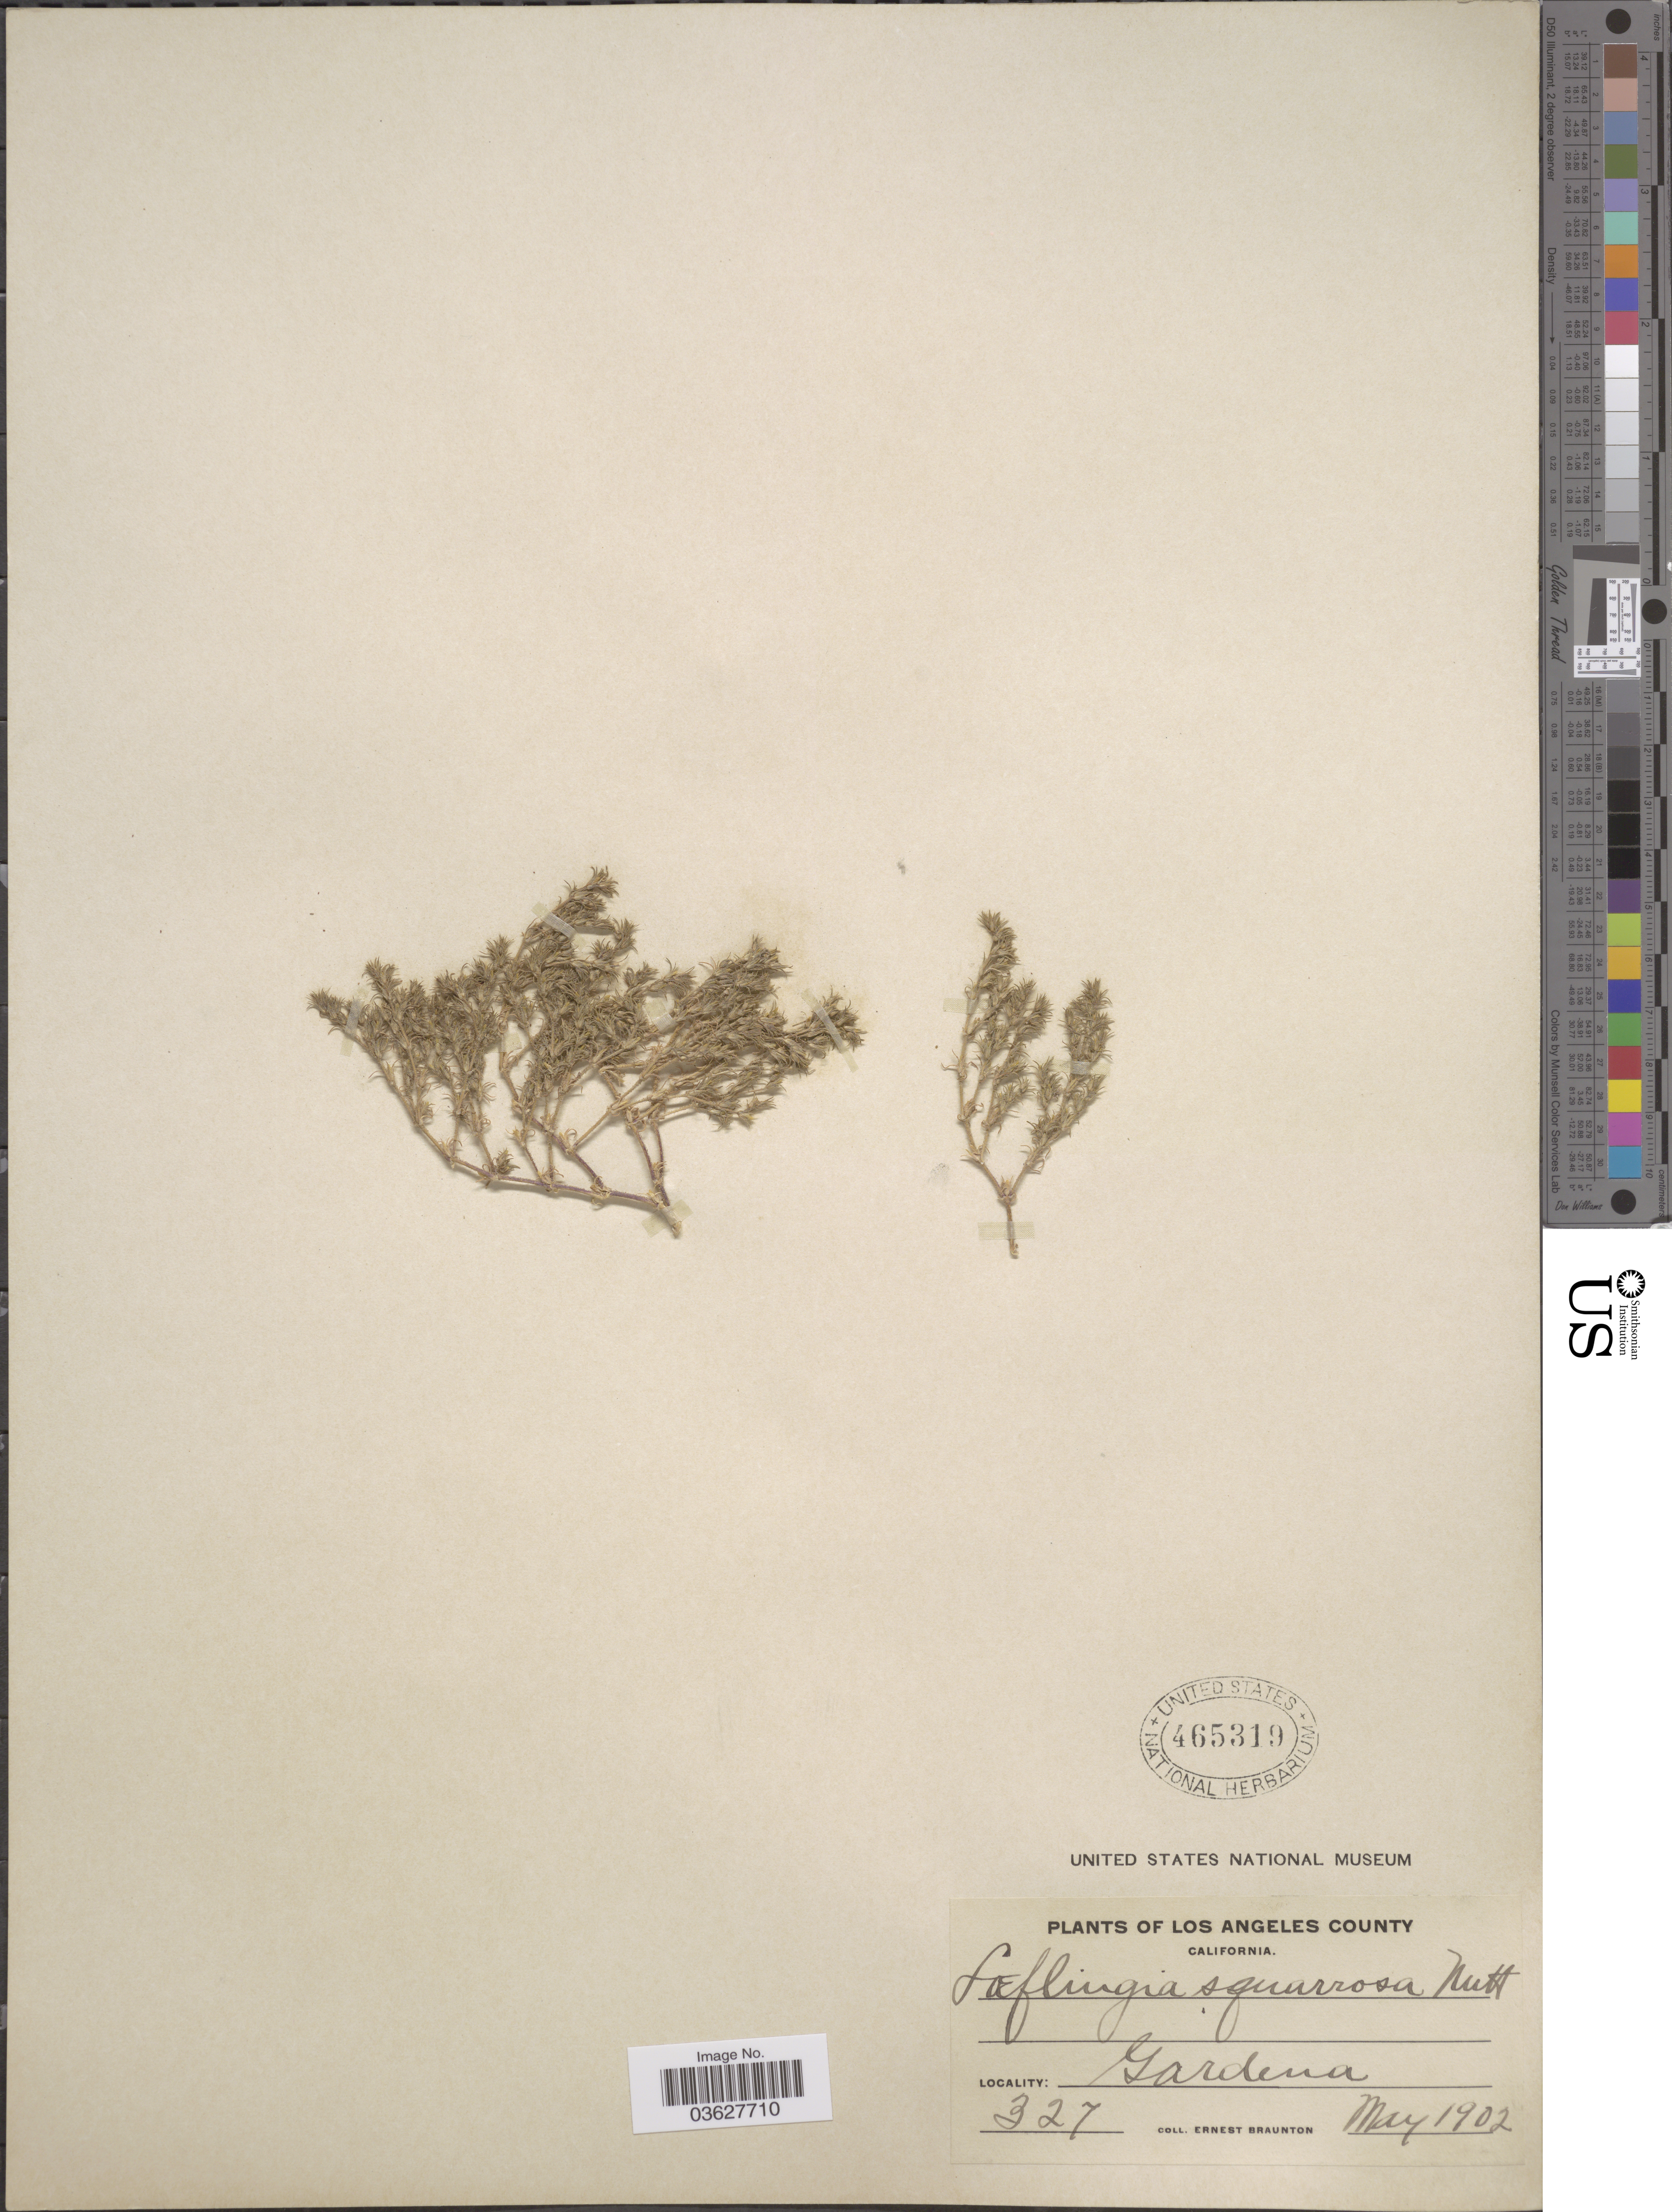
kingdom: Plantae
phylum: Tracheophyta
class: Magnoliopsida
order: Caryophyllales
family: Caryophyllaceae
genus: Loeflingia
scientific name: Loeflingia squarrosa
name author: Nutt.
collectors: E. Braunton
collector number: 327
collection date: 1902-05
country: United States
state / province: California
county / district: Los Angeles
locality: Los Angeles County. Gardena.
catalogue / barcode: US 465319